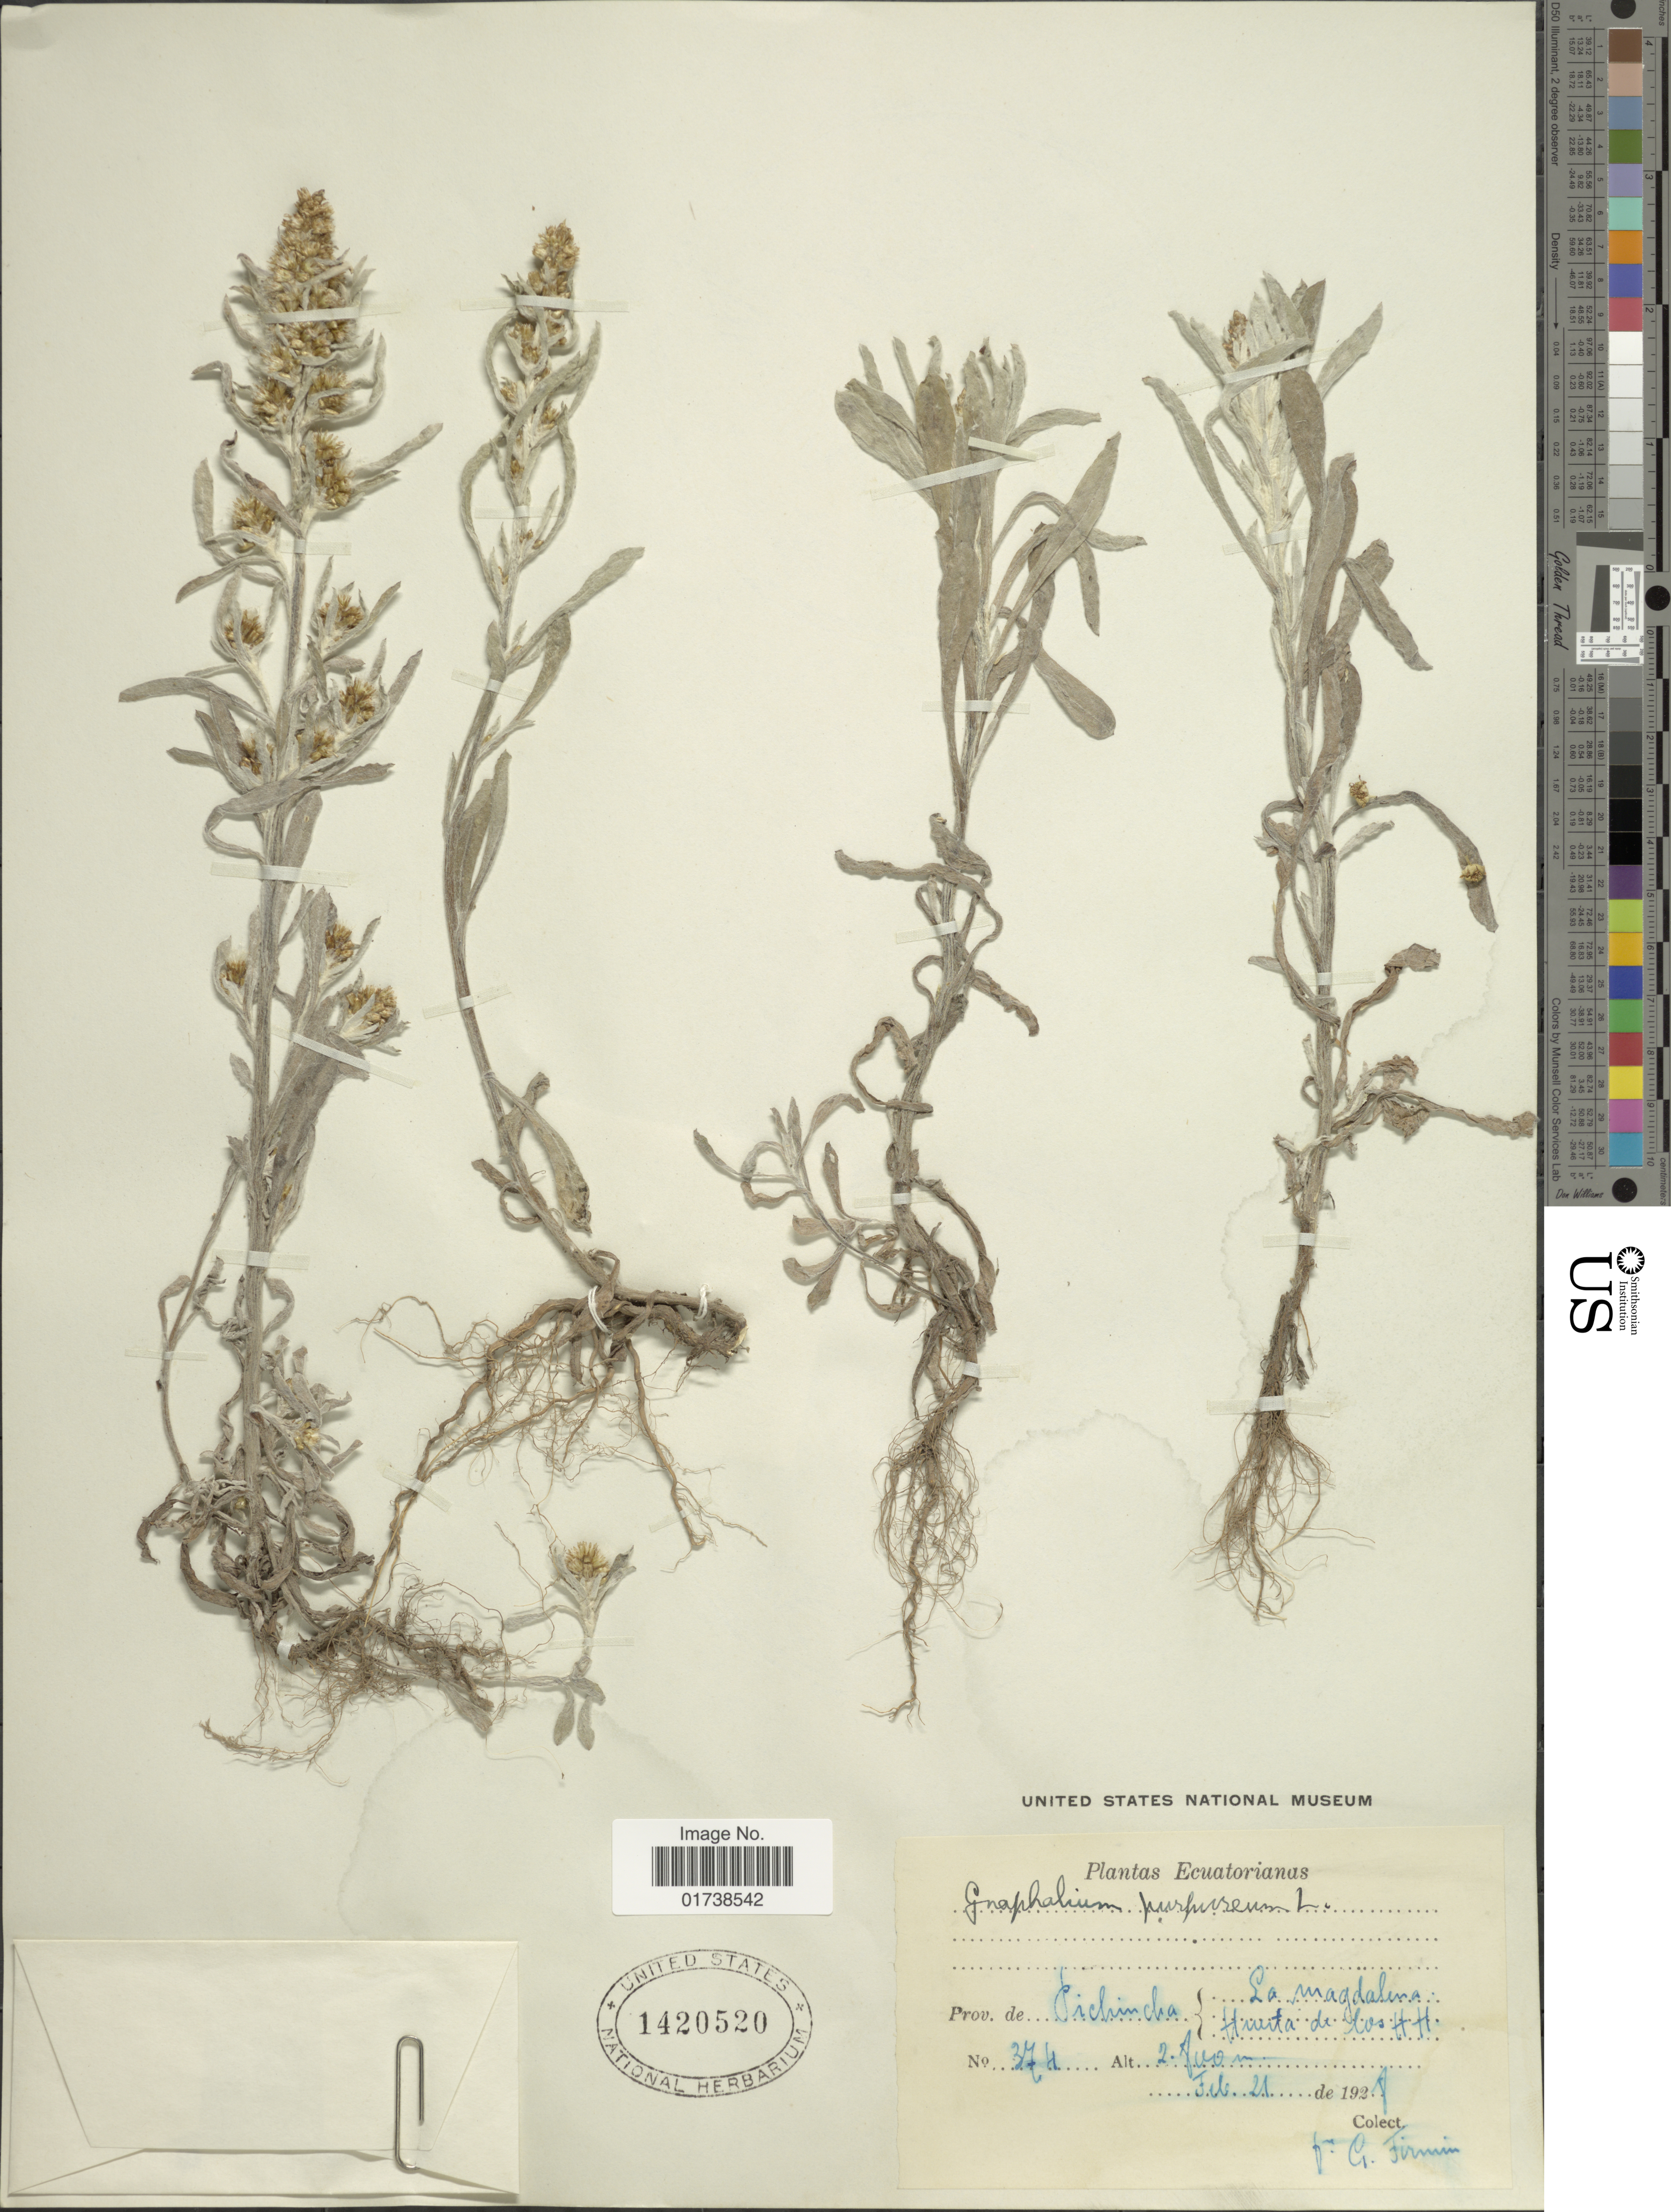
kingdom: Plantae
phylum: Tracheophyta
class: Magnoliopsida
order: Asterales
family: Asteraceae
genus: Gamochaeta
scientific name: Gamochaeta purpurea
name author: (L.) Cabrera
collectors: F. Firmin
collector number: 374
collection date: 1927-02-21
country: Ecuador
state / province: Pichincha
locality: La Magdalena, Huerta de Los HH [interpreted]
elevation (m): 2700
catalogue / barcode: US 1420520